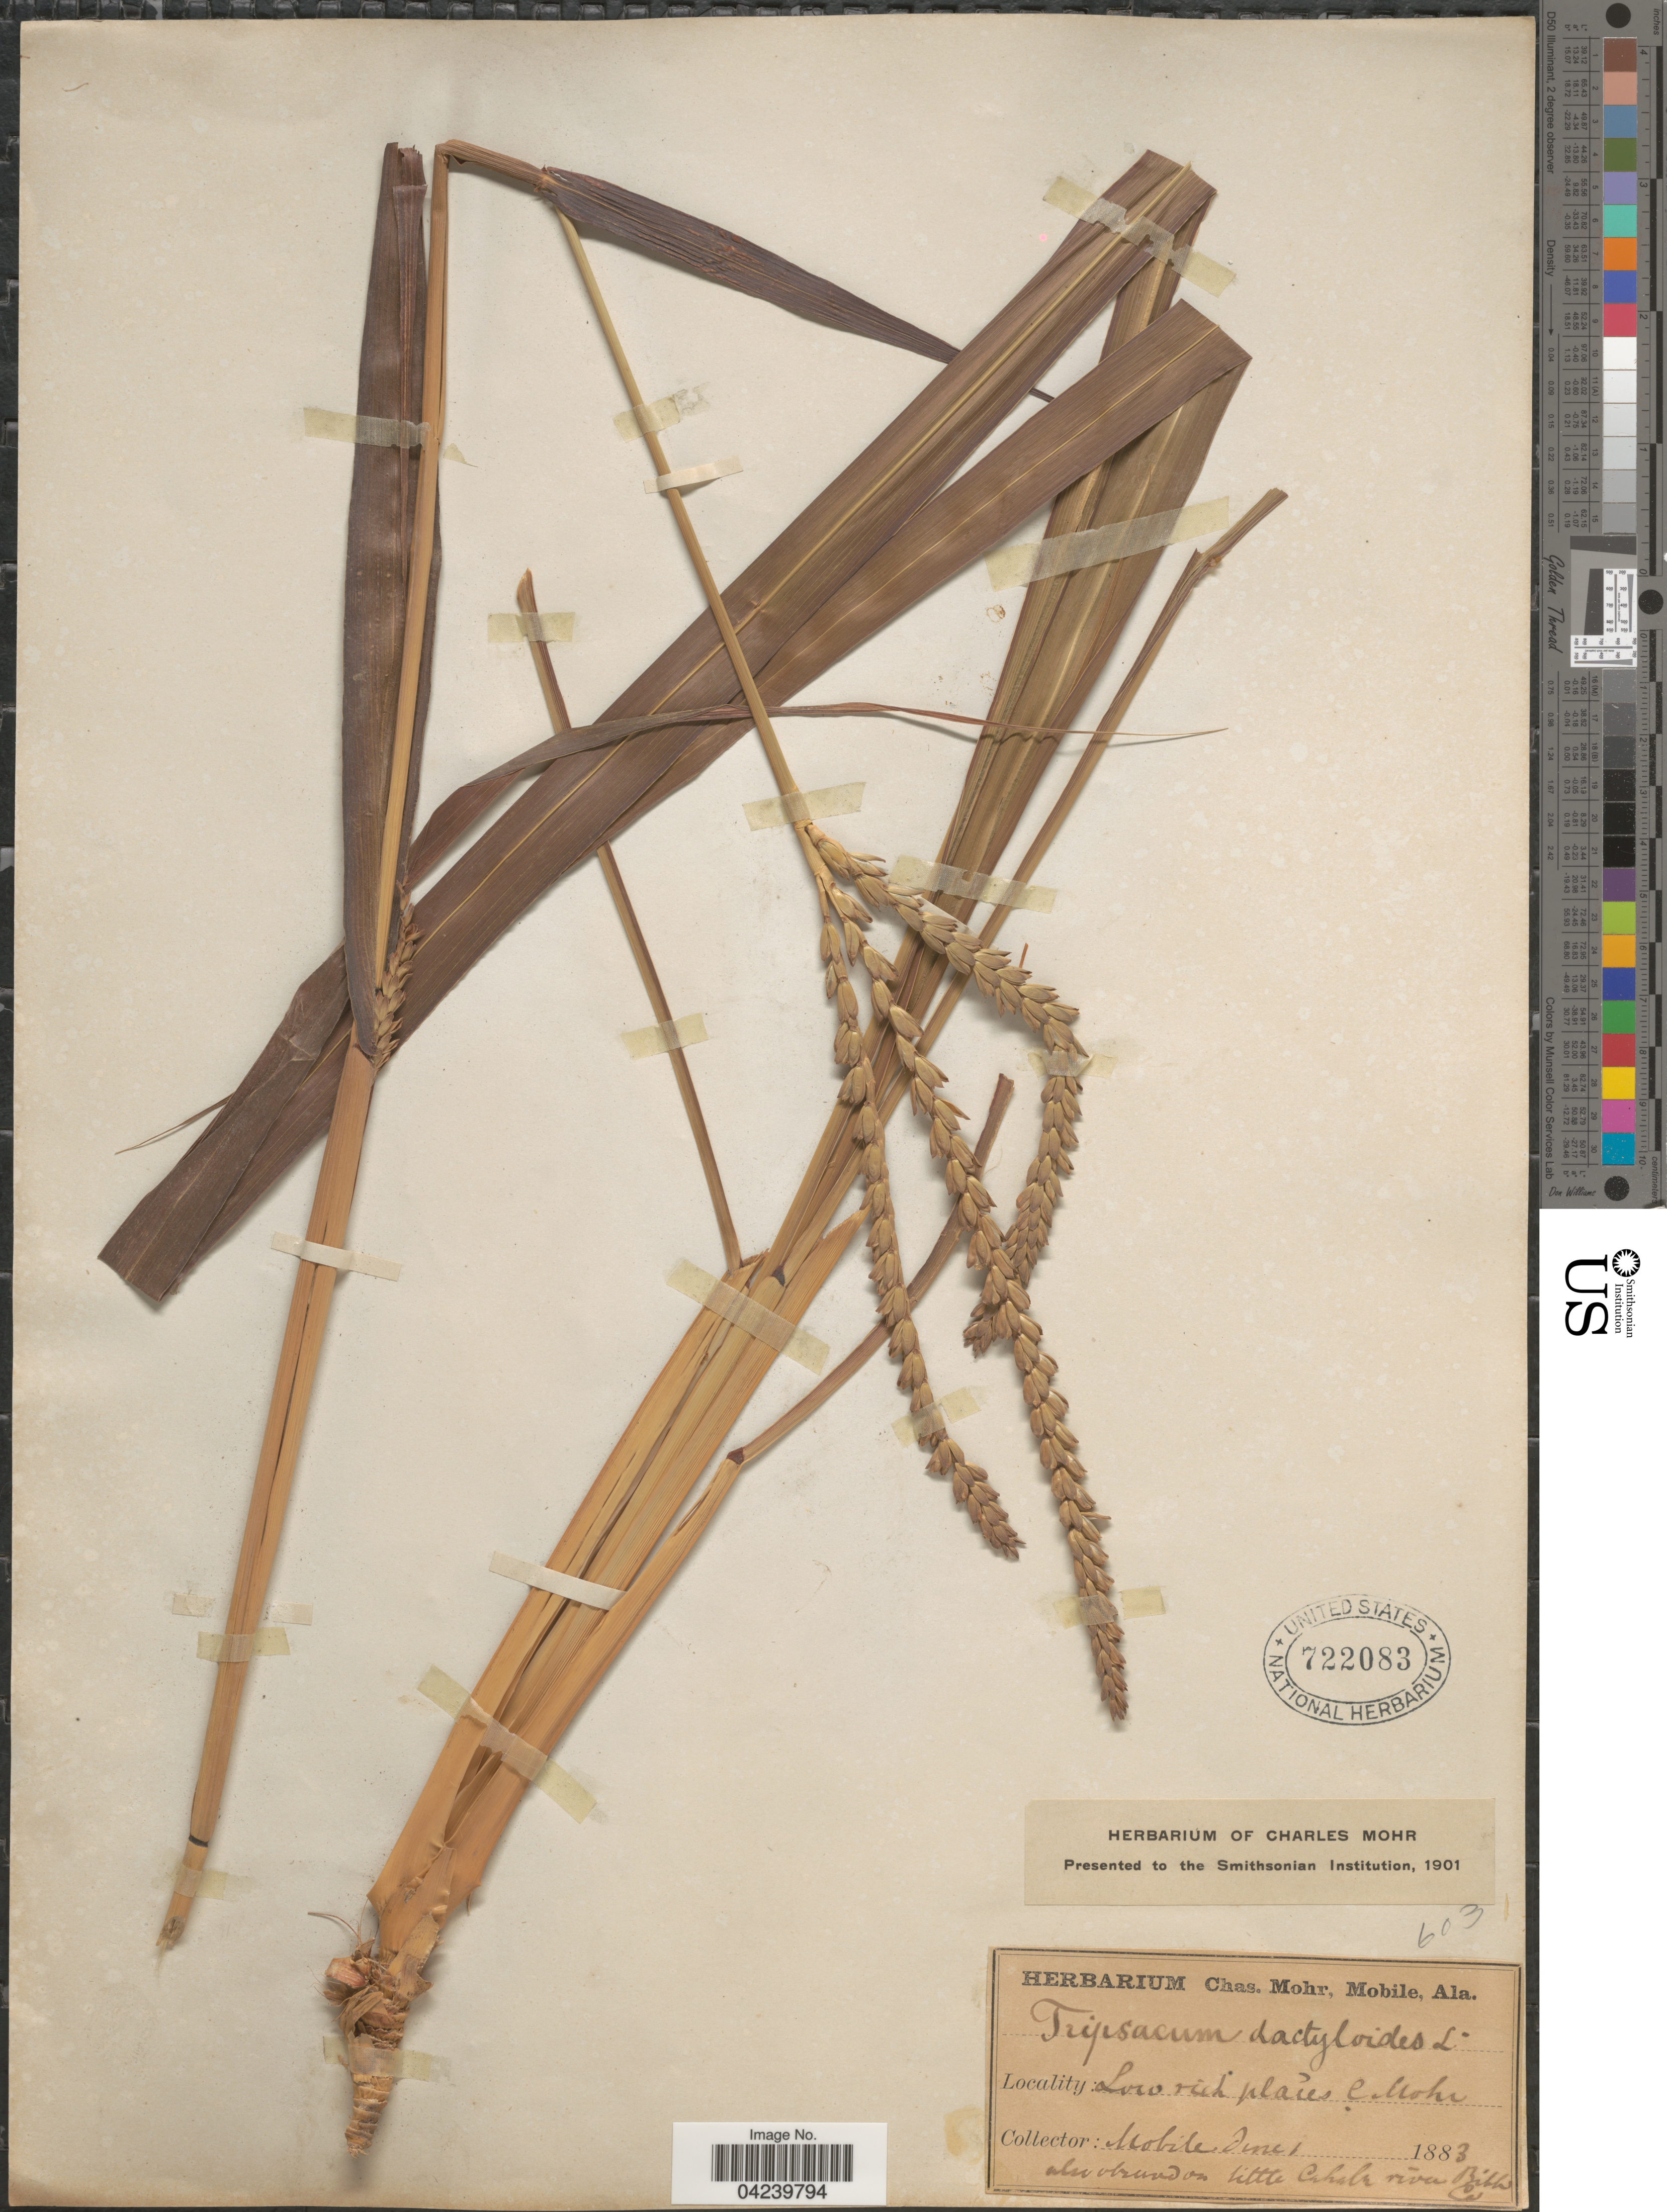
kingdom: Plantae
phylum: Tracheophyta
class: Liliopsida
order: Poales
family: Poaceae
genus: Tripsacum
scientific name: Tripsacum dactyloides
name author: (L.) L.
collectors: C. T. Mohr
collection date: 1883-06-01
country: United States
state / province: Alabama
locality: Mobile.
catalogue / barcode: US 722083